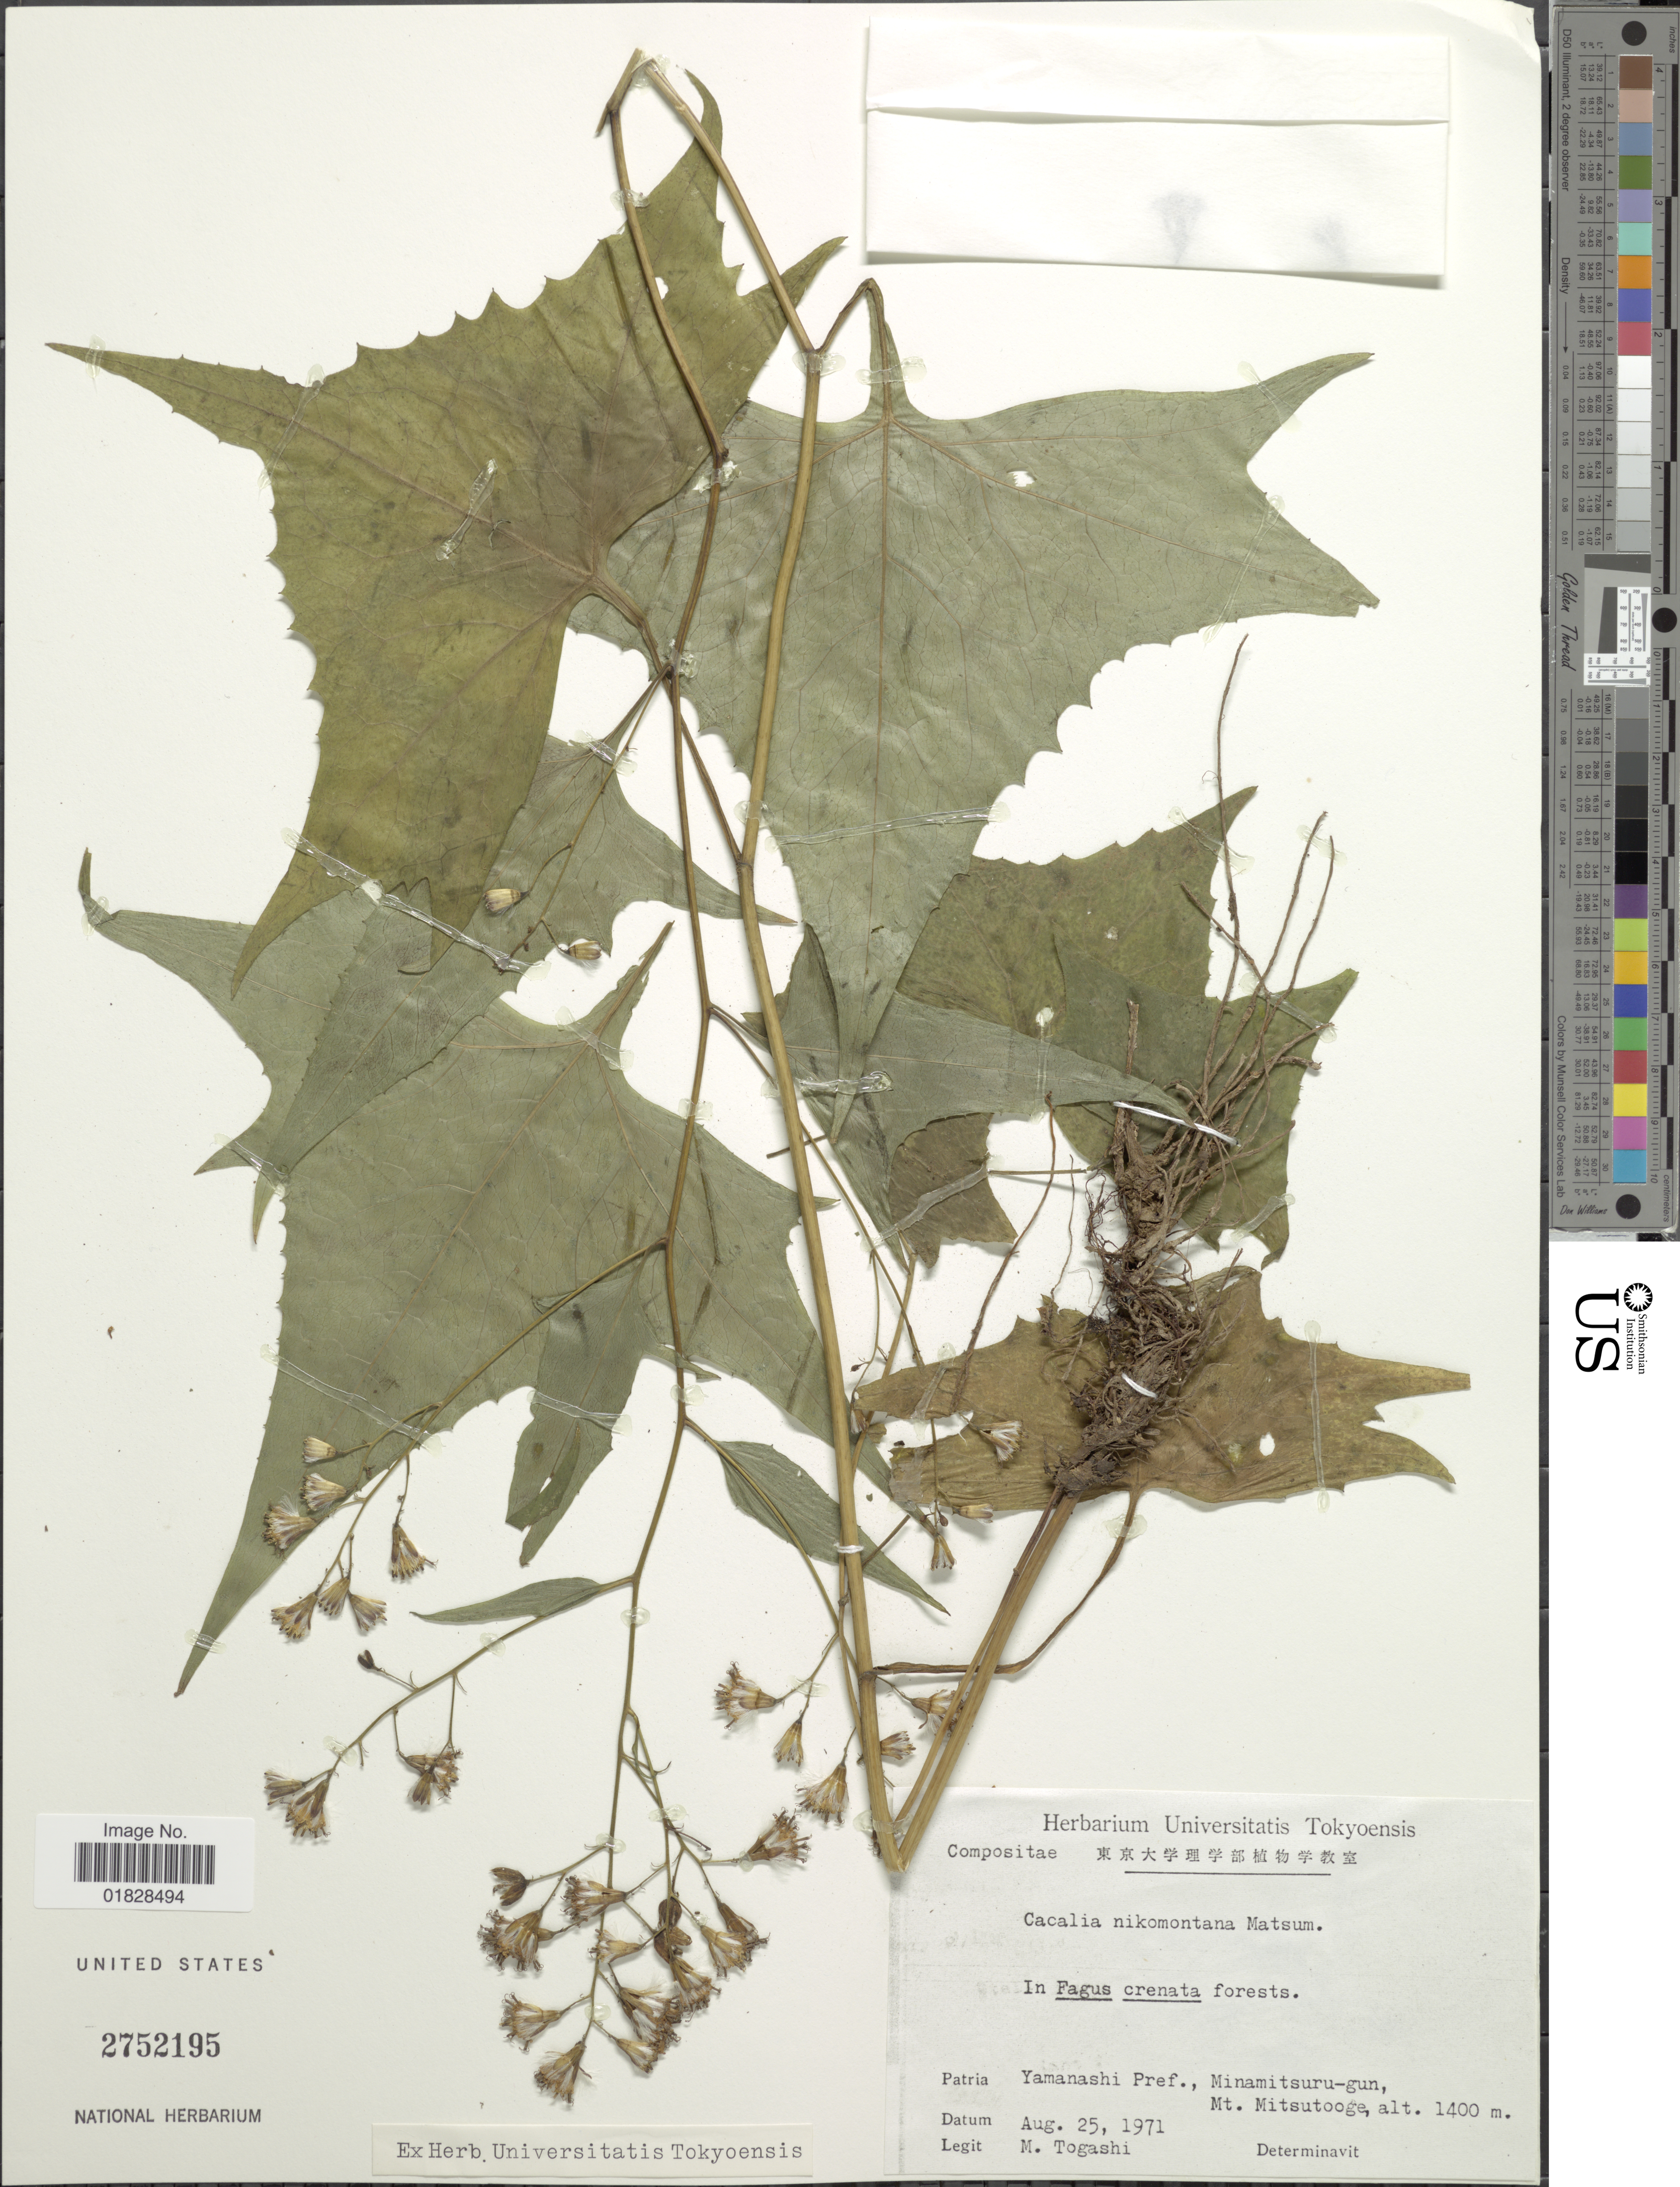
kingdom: Plantae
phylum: Tracheophyta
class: Magnoliopsida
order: Asterales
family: Asteraceae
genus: Parasenecio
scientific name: Parasenecio nikomontanus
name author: (Matsum.) H. Koyama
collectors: M. Togashi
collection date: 1971-08-25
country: Japan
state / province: Yamanasi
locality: Yamanashi Pref., Minamitsuru-gun, Mt. Mitsutooge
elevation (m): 1400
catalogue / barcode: US 2752195